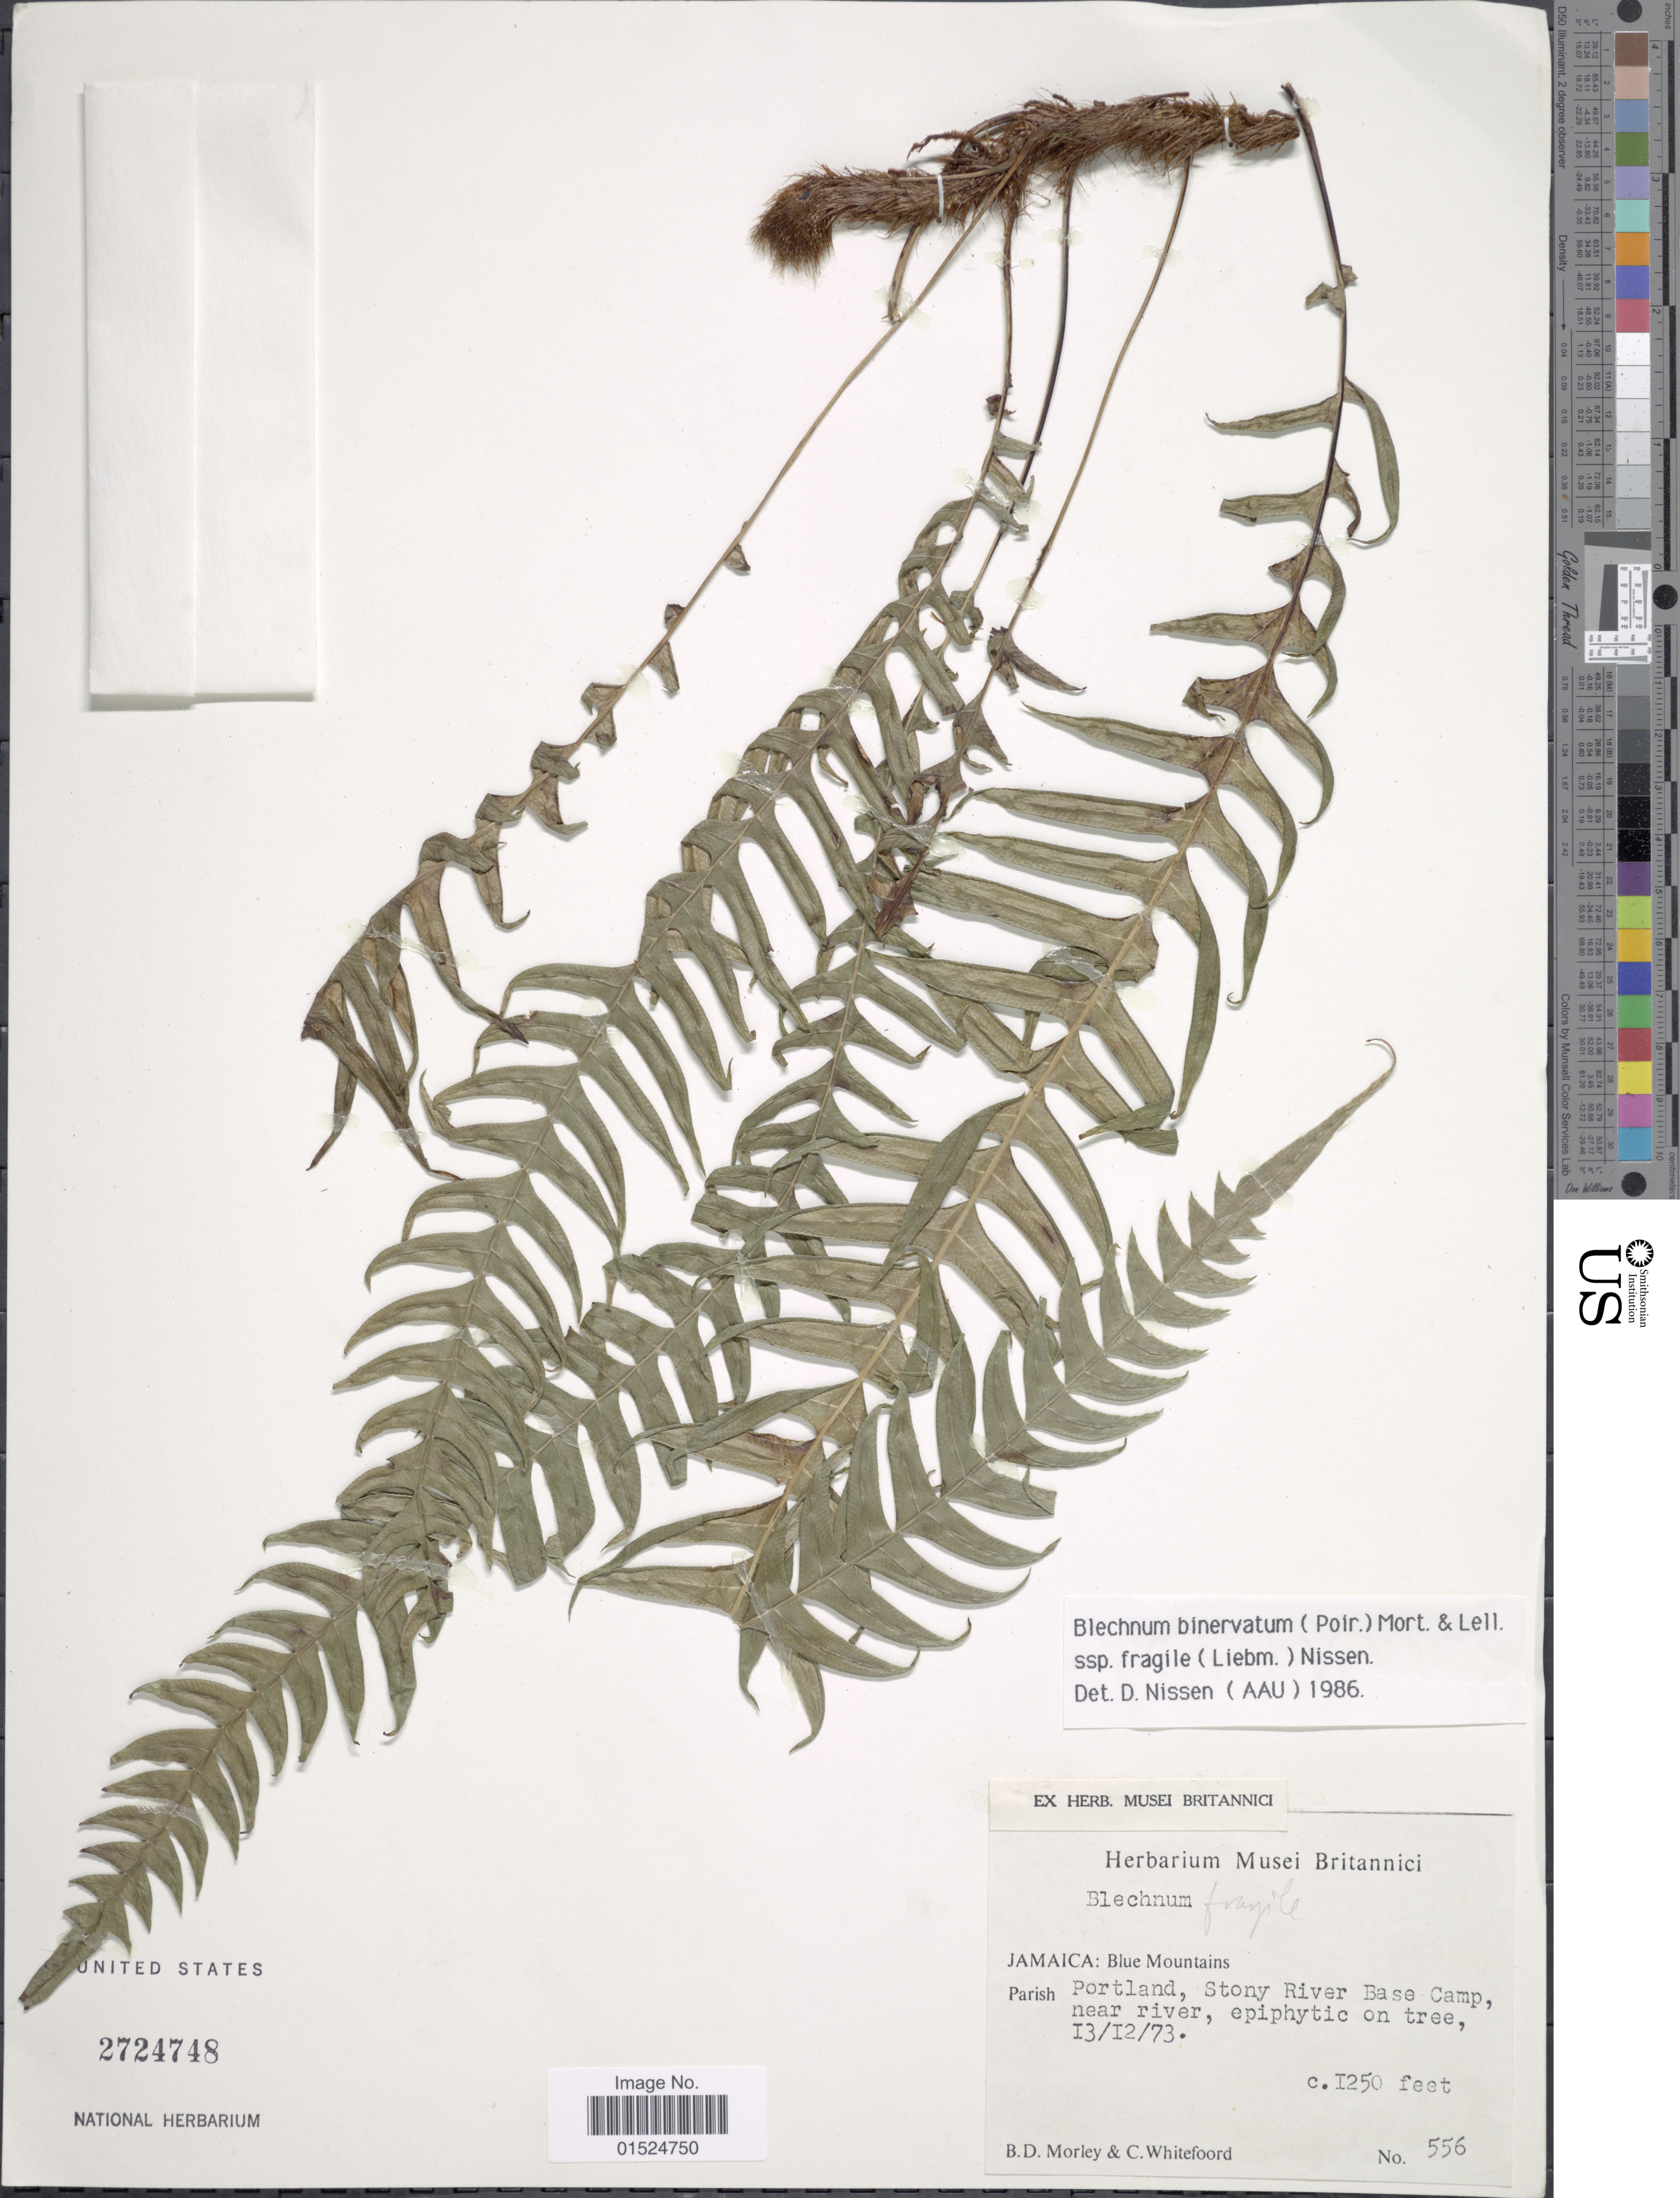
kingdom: Plantae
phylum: Tracheophyta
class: Polypodiopsida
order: Polypodiales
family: Blechnaceae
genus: Blechnum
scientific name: Blechnum fragile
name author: (Liebm.) C.V. Morton & Lellinger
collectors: B. D. Morley & C. Whitefoord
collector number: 556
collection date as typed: Transcribed d/m/y: 13/12/73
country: Jamaica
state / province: Portland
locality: Blue Mountains, Portland, Stony River Base Camp, near river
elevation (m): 381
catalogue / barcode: US 2724748